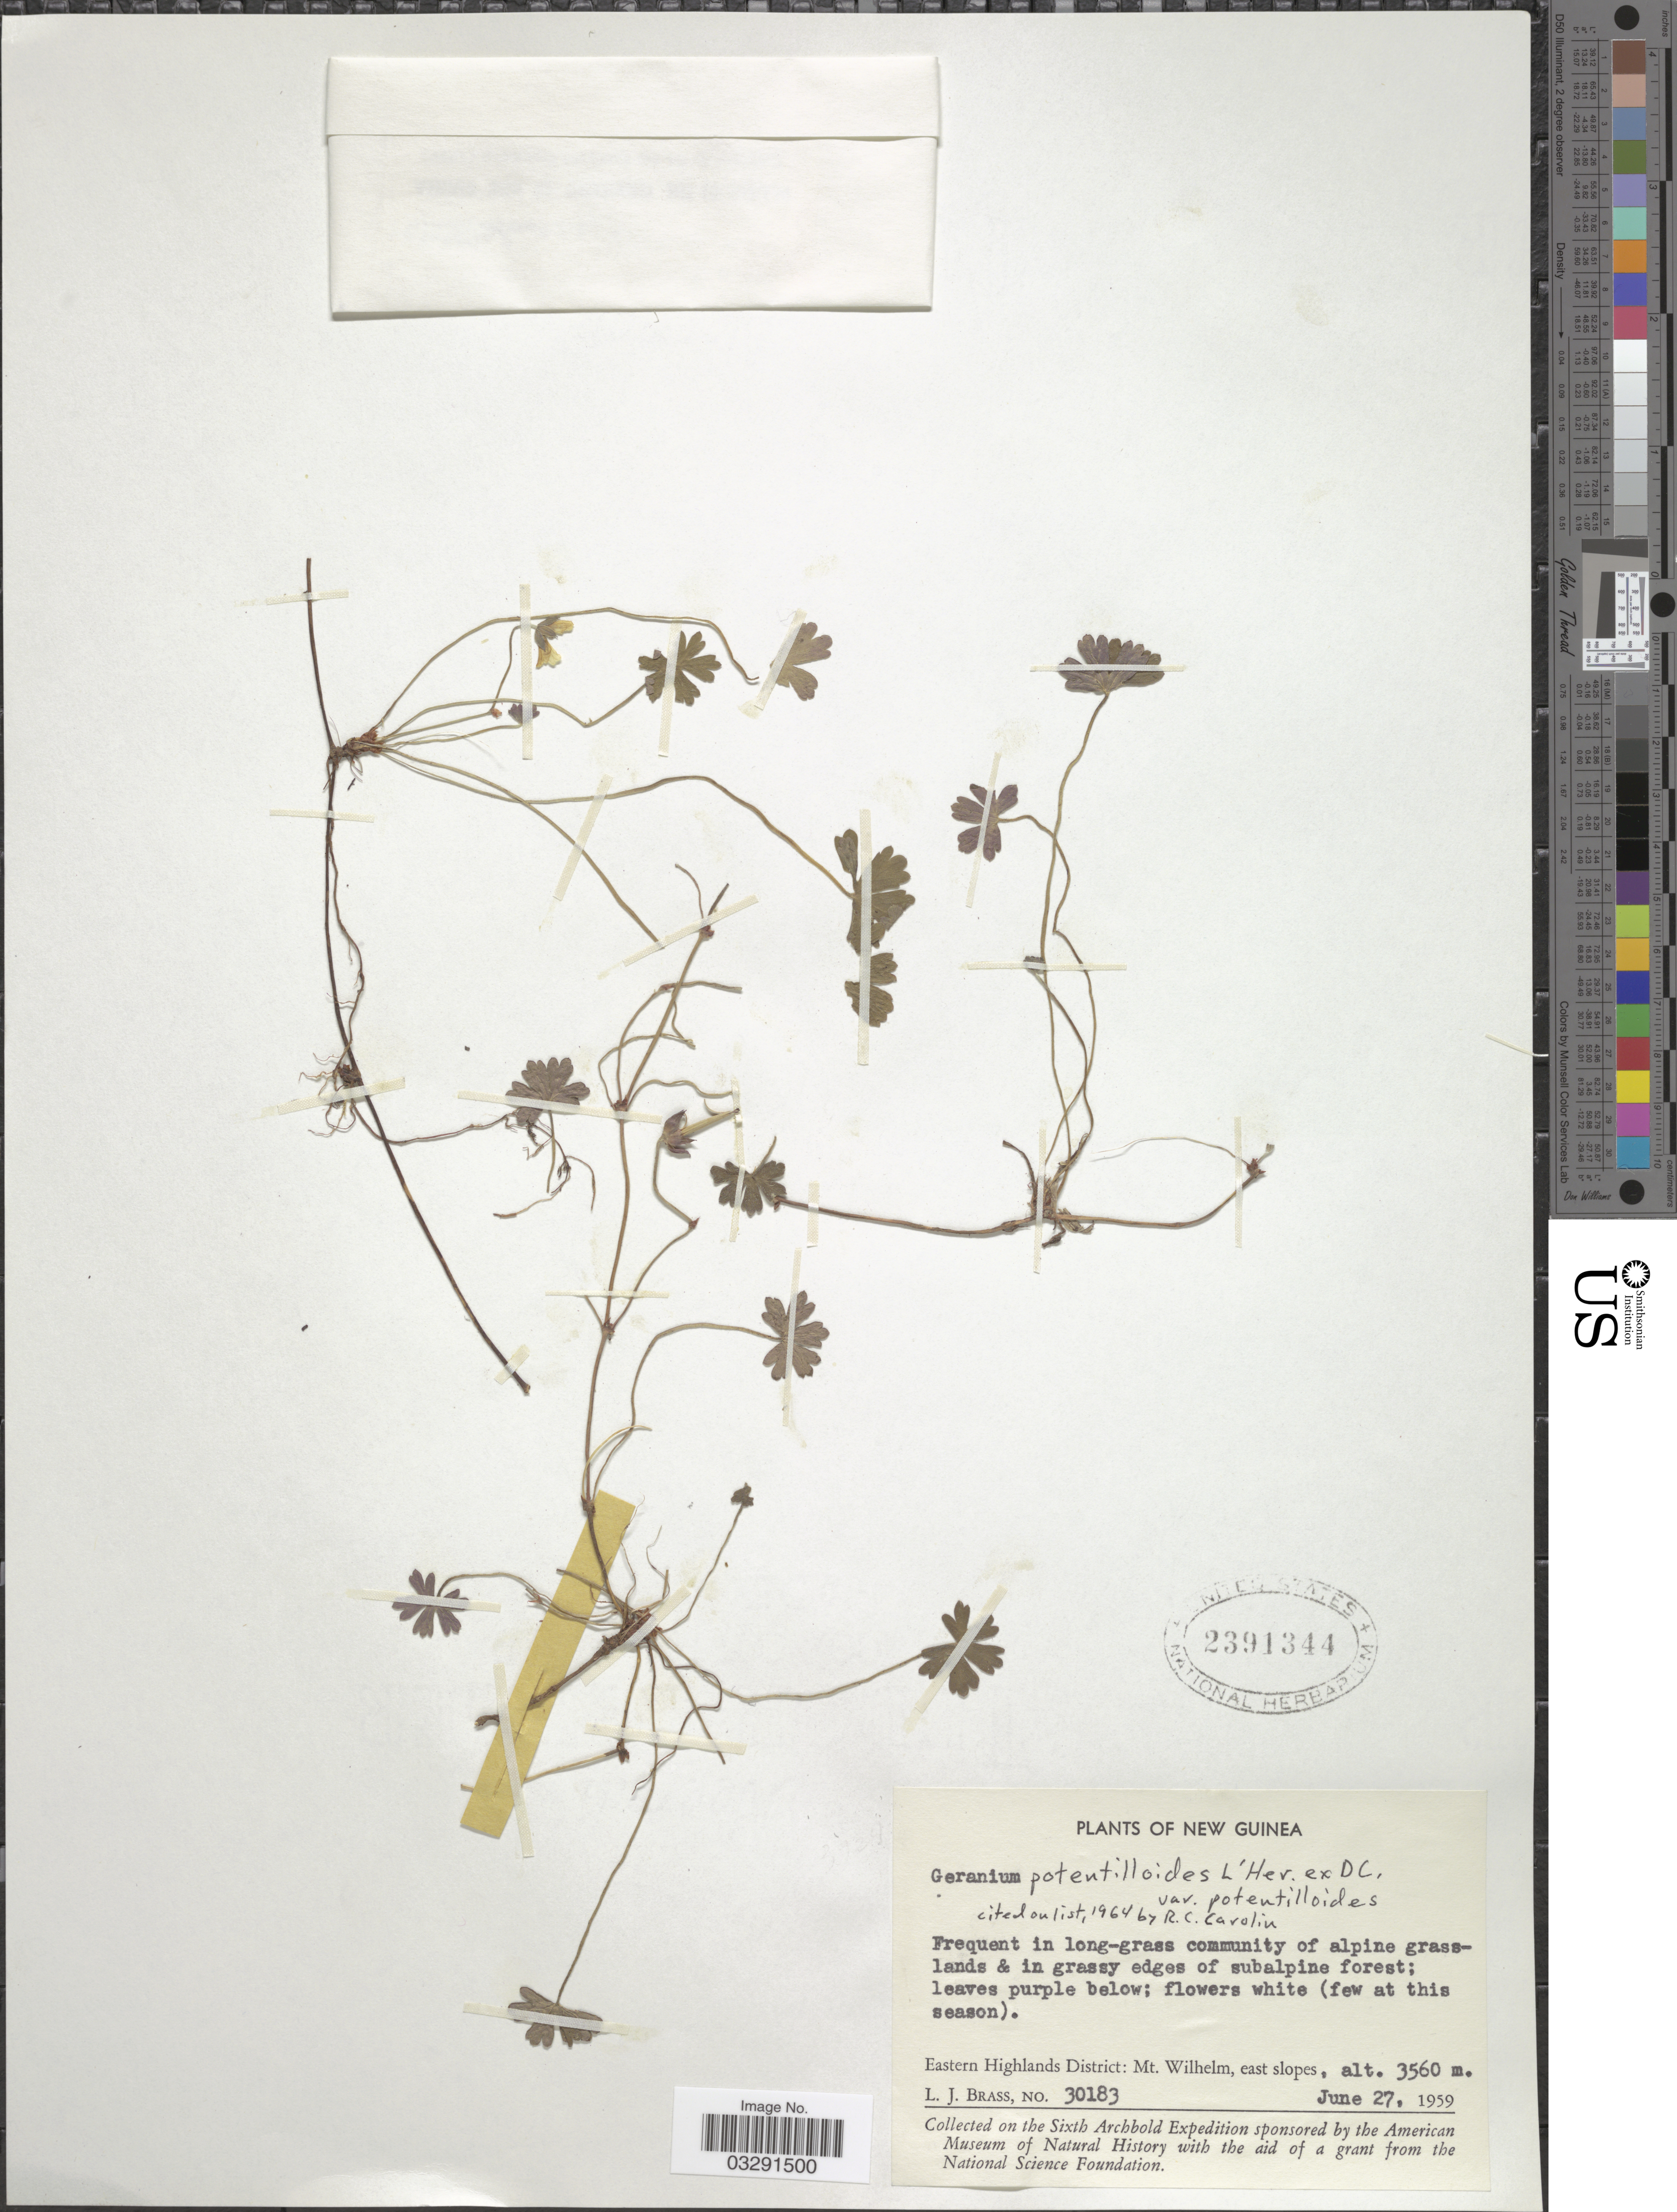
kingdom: Plantae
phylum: Tracheophyta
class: Magnoliopsida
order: Geraniales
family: Geraniaceae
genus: Geranium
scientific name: Geranium potentilloides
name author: L'Hér. ex DC.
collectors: L. J. Brass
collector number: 30183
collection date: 1959-06-27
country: Papua New Guinea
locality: New Guinea. Eastern Highlands District: Mt. Wilhelm, east slopes.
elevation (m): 3560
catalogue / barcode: US 2391344